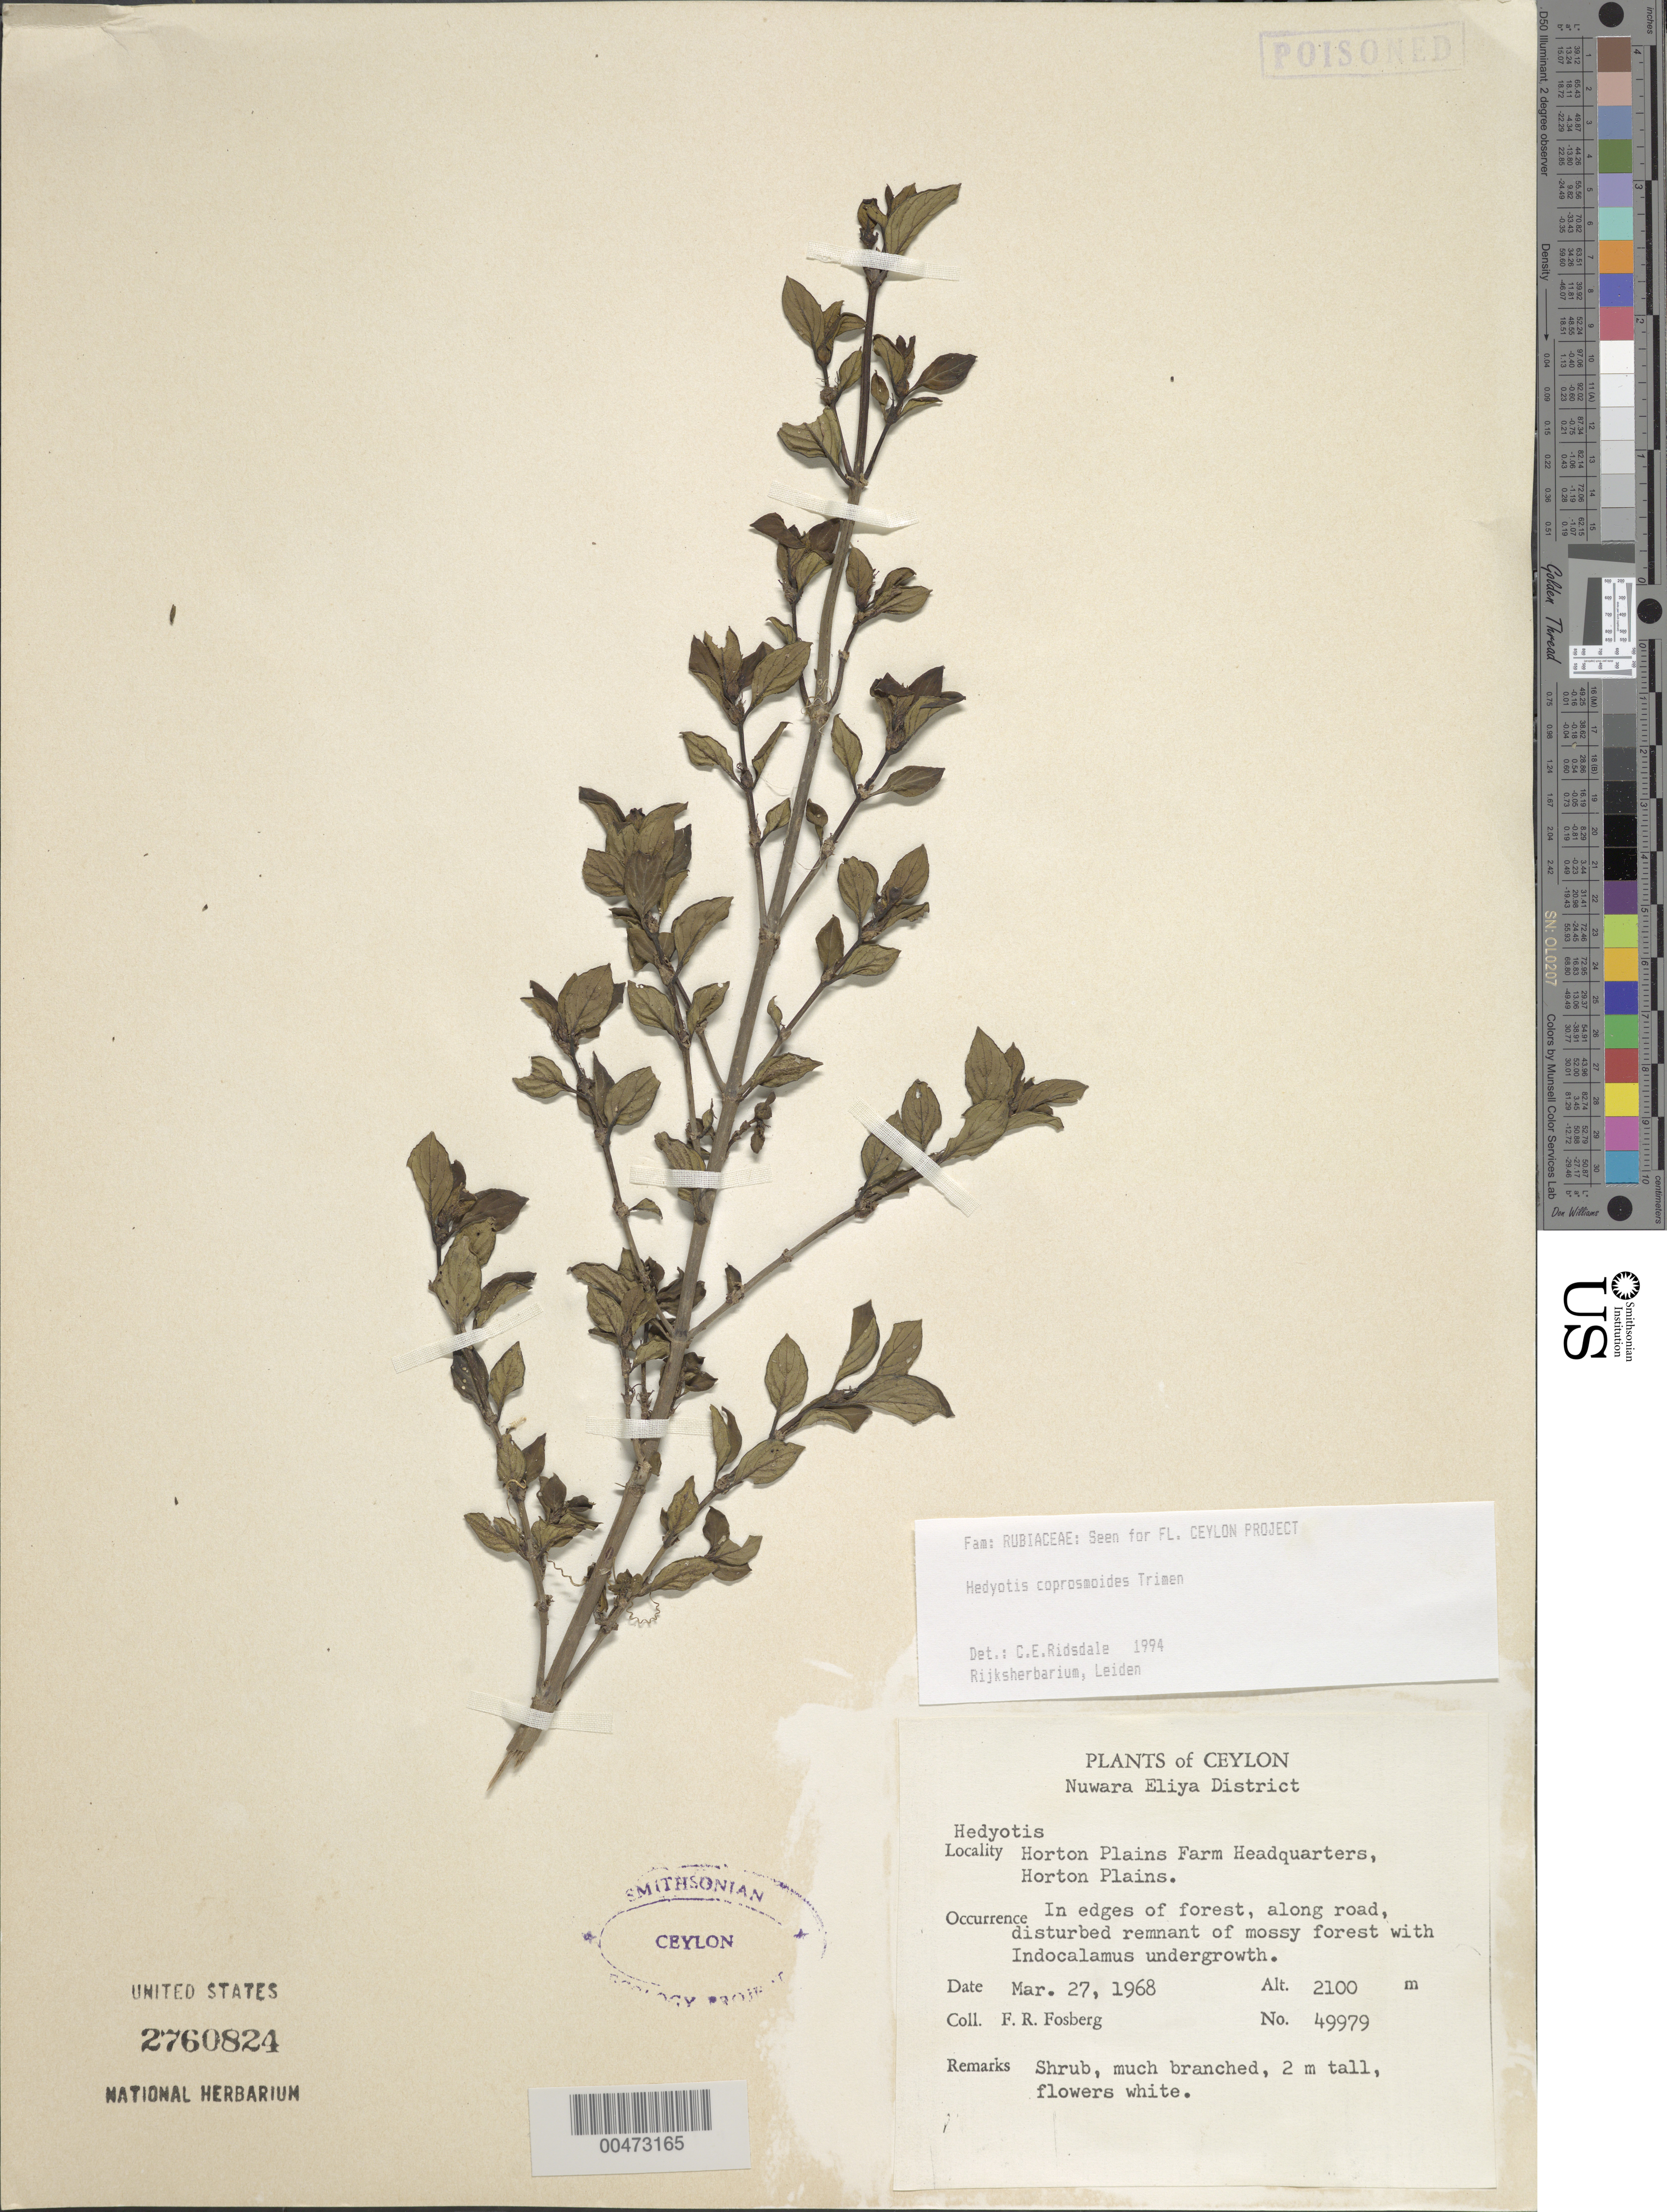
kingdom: Plantae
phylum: Tracheophyta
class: Magnoliopsida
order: Gentianales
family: Rubiaceae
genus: Hedyotis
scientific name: Hedyotis coprosmoides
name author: Trimen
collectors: F. R. Fosberg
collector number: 49979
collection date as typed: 27 Mar 1968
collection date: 1968-03-27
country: Sri Lanka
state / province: Central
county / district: Nuwara Eliya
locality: Horton Plains, Horton Plains Farm Headquarters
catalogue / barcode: US 2760824